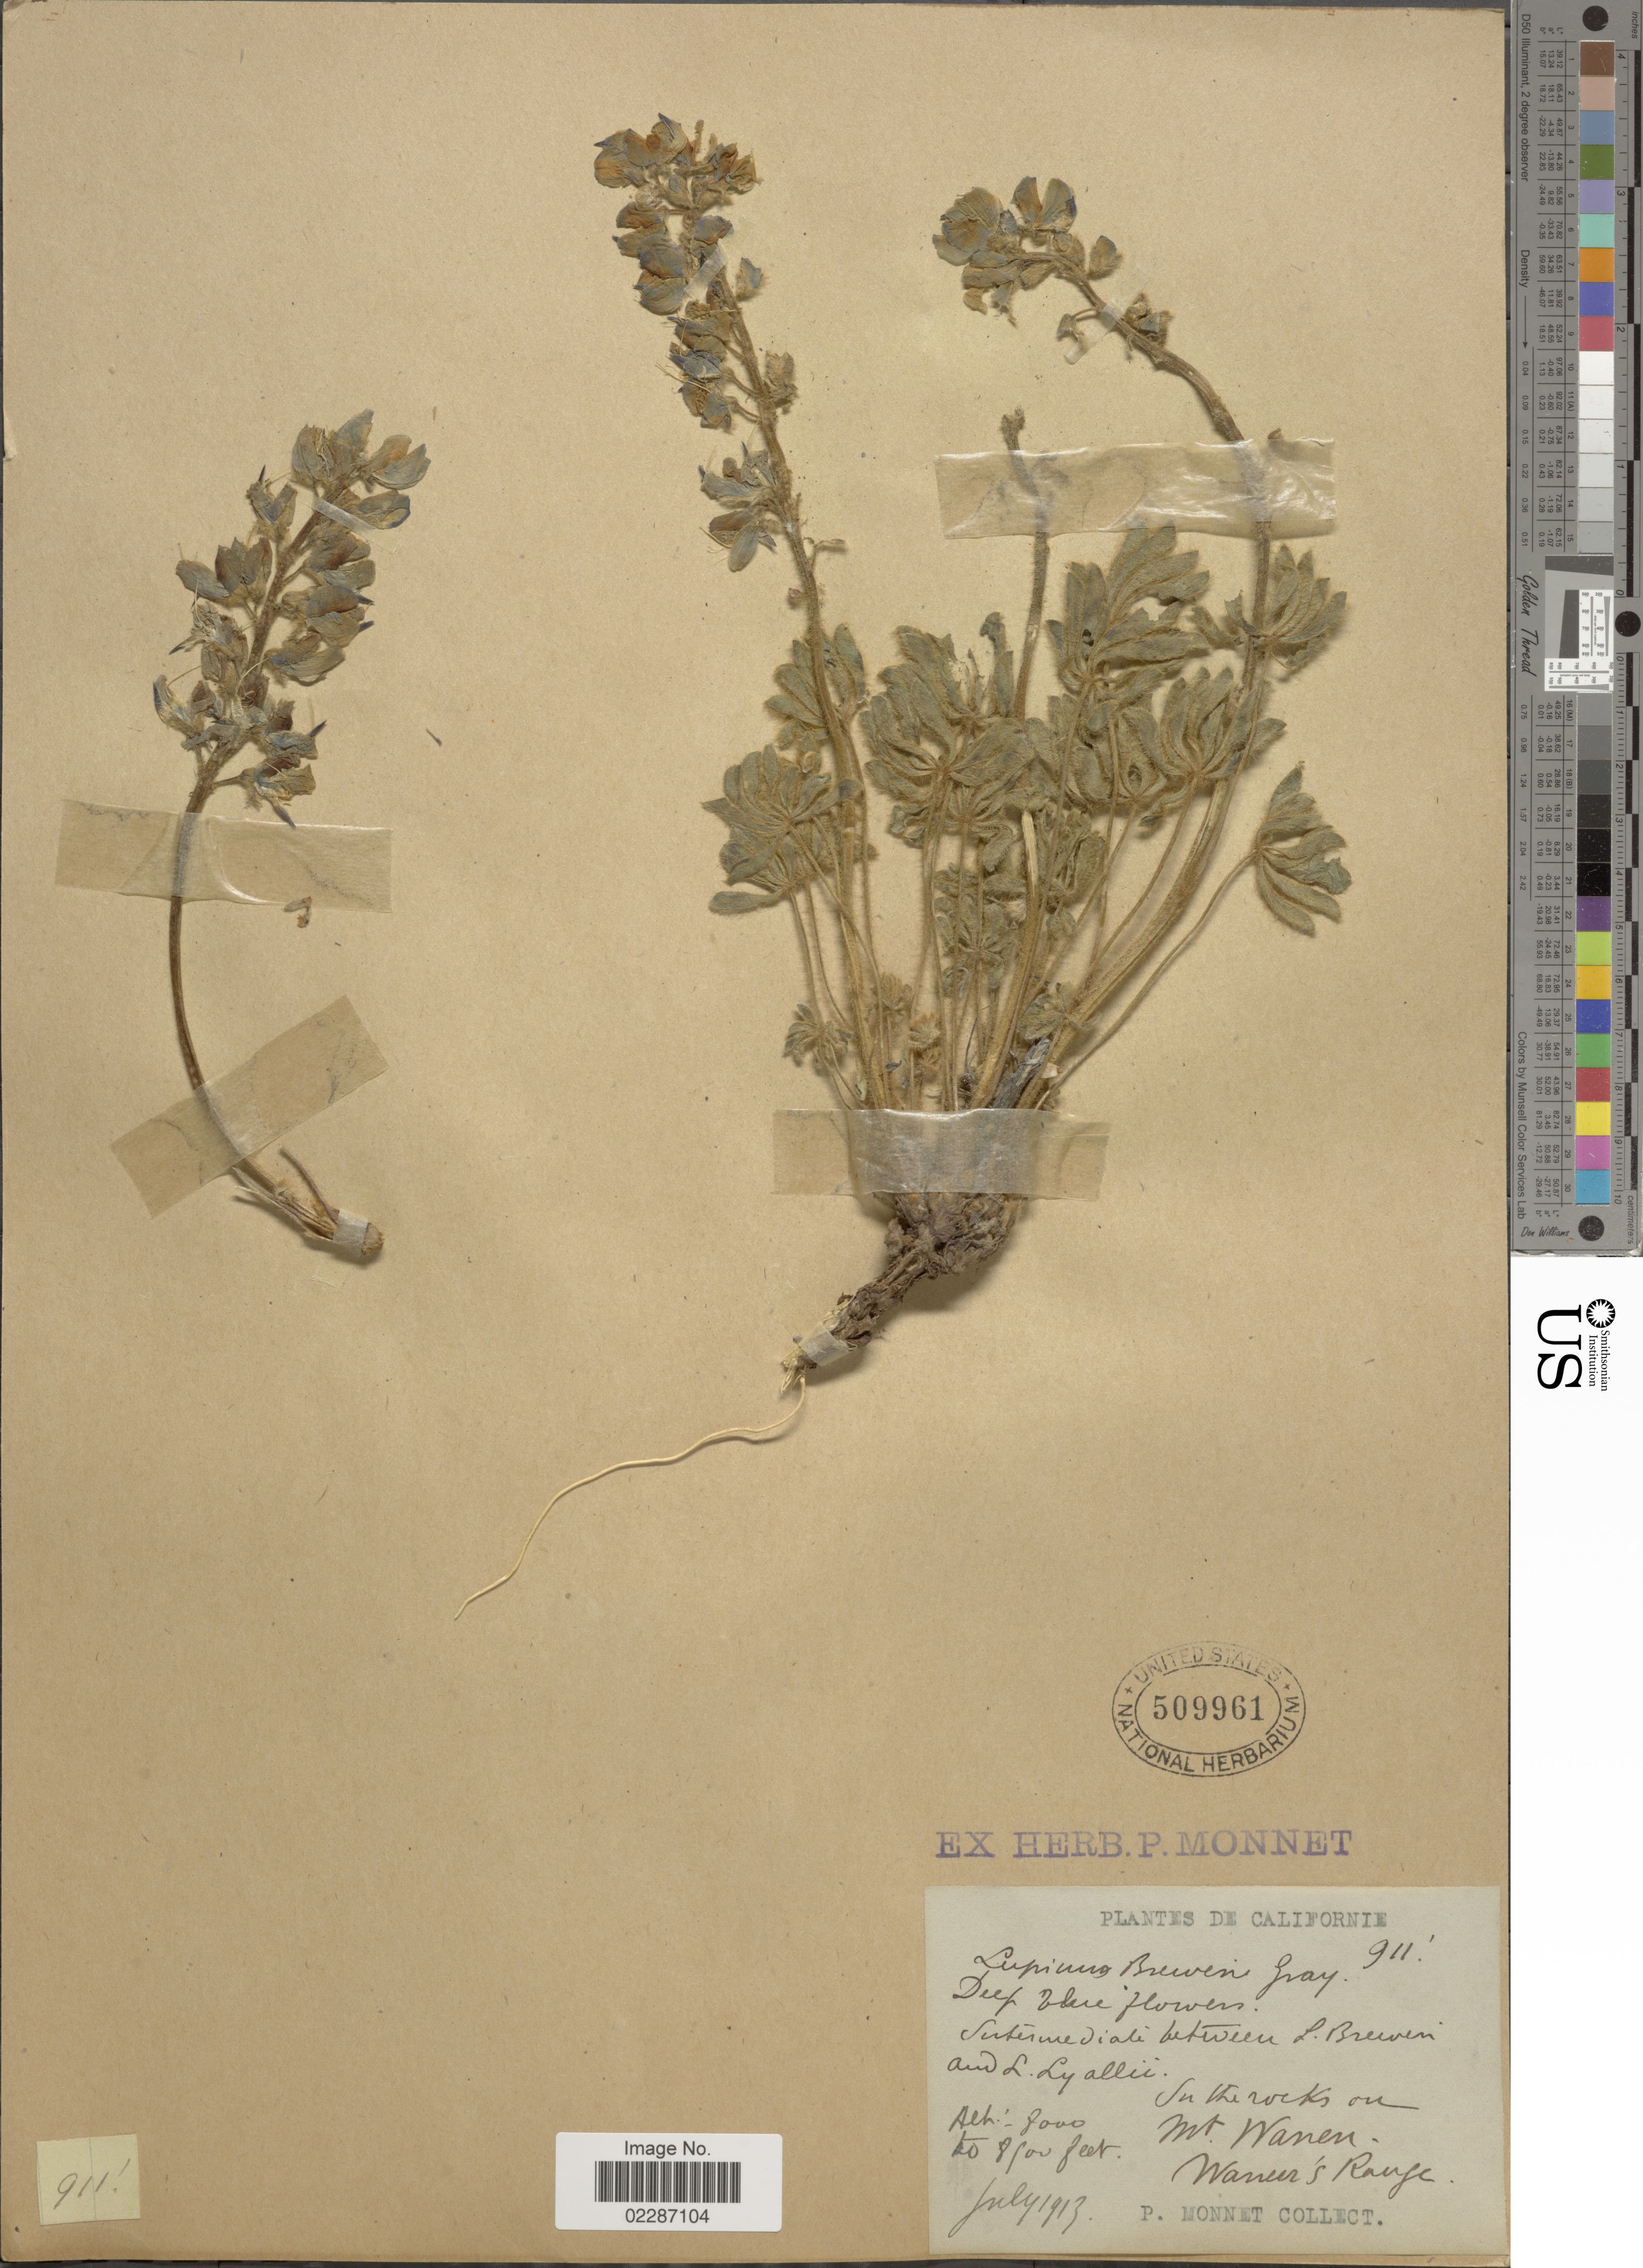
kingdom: Plantae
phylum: Tracheophyta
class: Magnoliopsida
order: Fabales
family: Fabaceae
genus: Lupinus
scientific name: Lupinus sp.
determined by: Strong, Mark T., (BOT), Smithsonian Institution - National Museum of Natural History (UNITED STATES)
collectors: P. Monnet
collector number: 911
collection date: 1913-07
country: United States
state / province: California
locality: In the rocks on Mt. Warren, Warner's Range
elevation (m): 2134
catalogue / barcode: US 509961